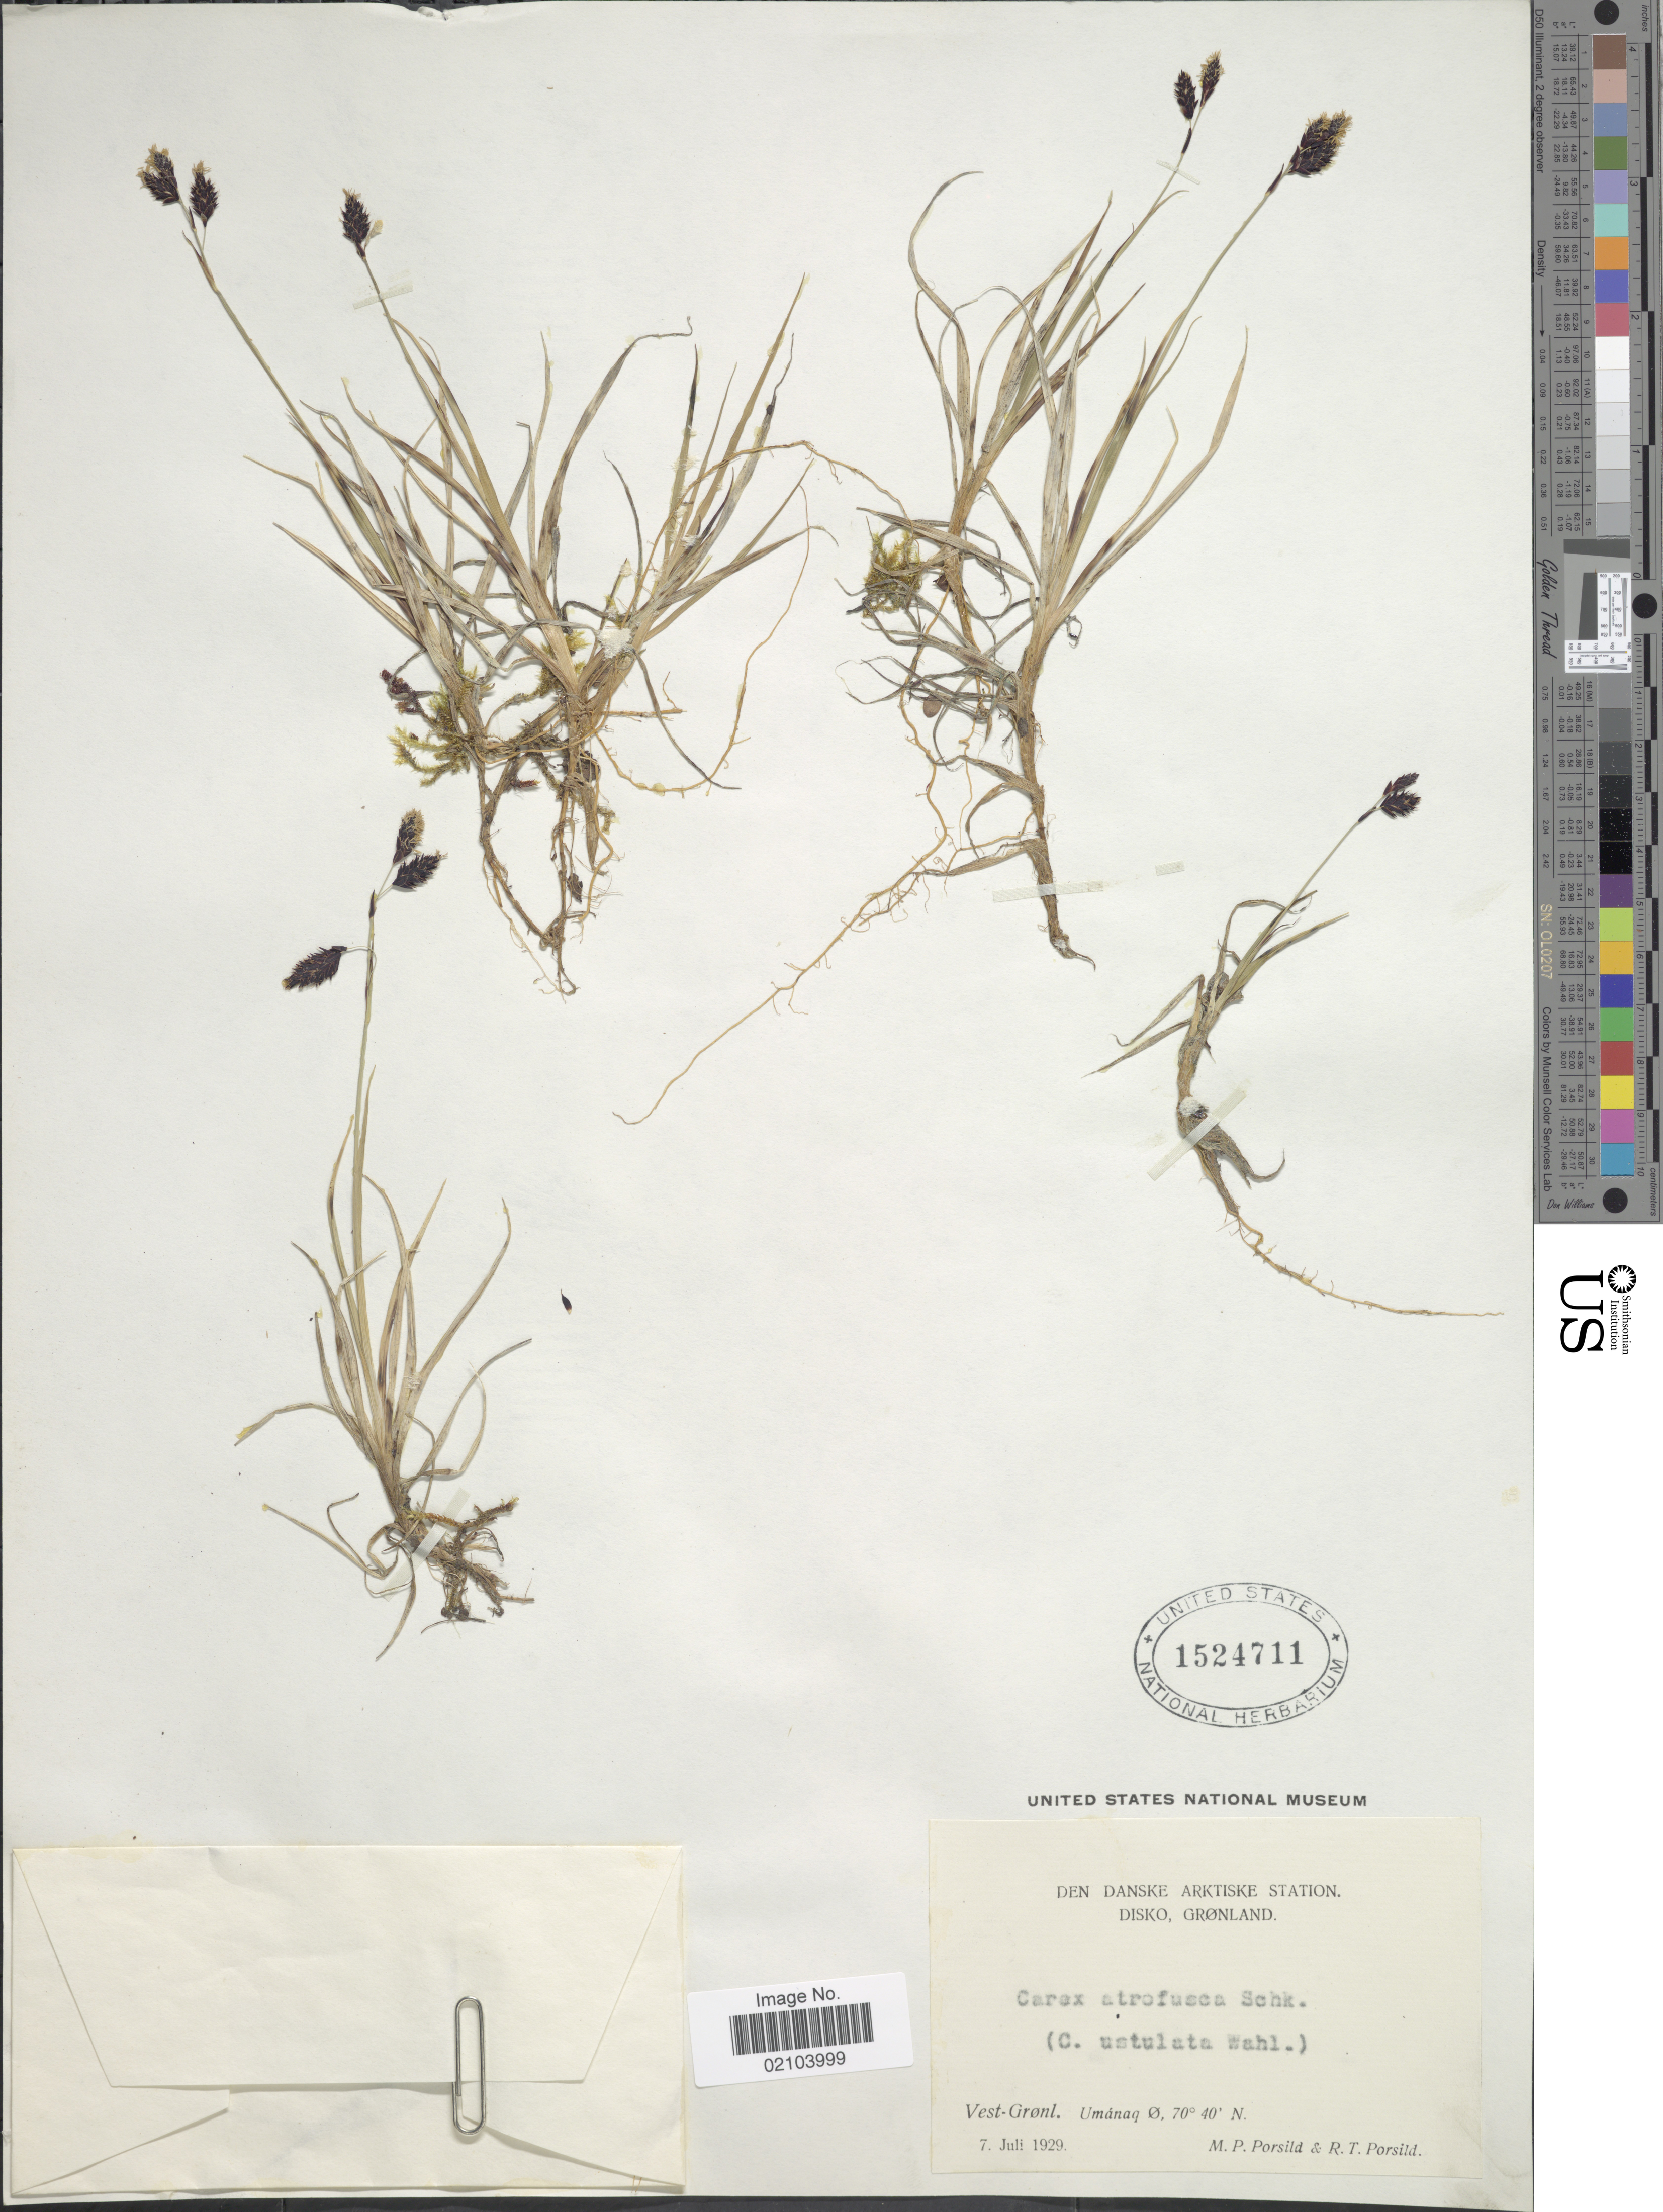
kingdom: Plantae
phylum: Tracheophyta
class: Liliopsida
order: Poales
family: Cyperaceae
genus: Carex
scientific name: Carex atrofusca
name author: Schkuhr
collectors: M. P. Porsild & R. T. Porsild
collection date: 1929-07-07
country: Greenland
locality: Den Danske Arktiske Station. Disko, Gronland. Vest-Gronl. Umanaq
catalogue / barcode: US 1524711